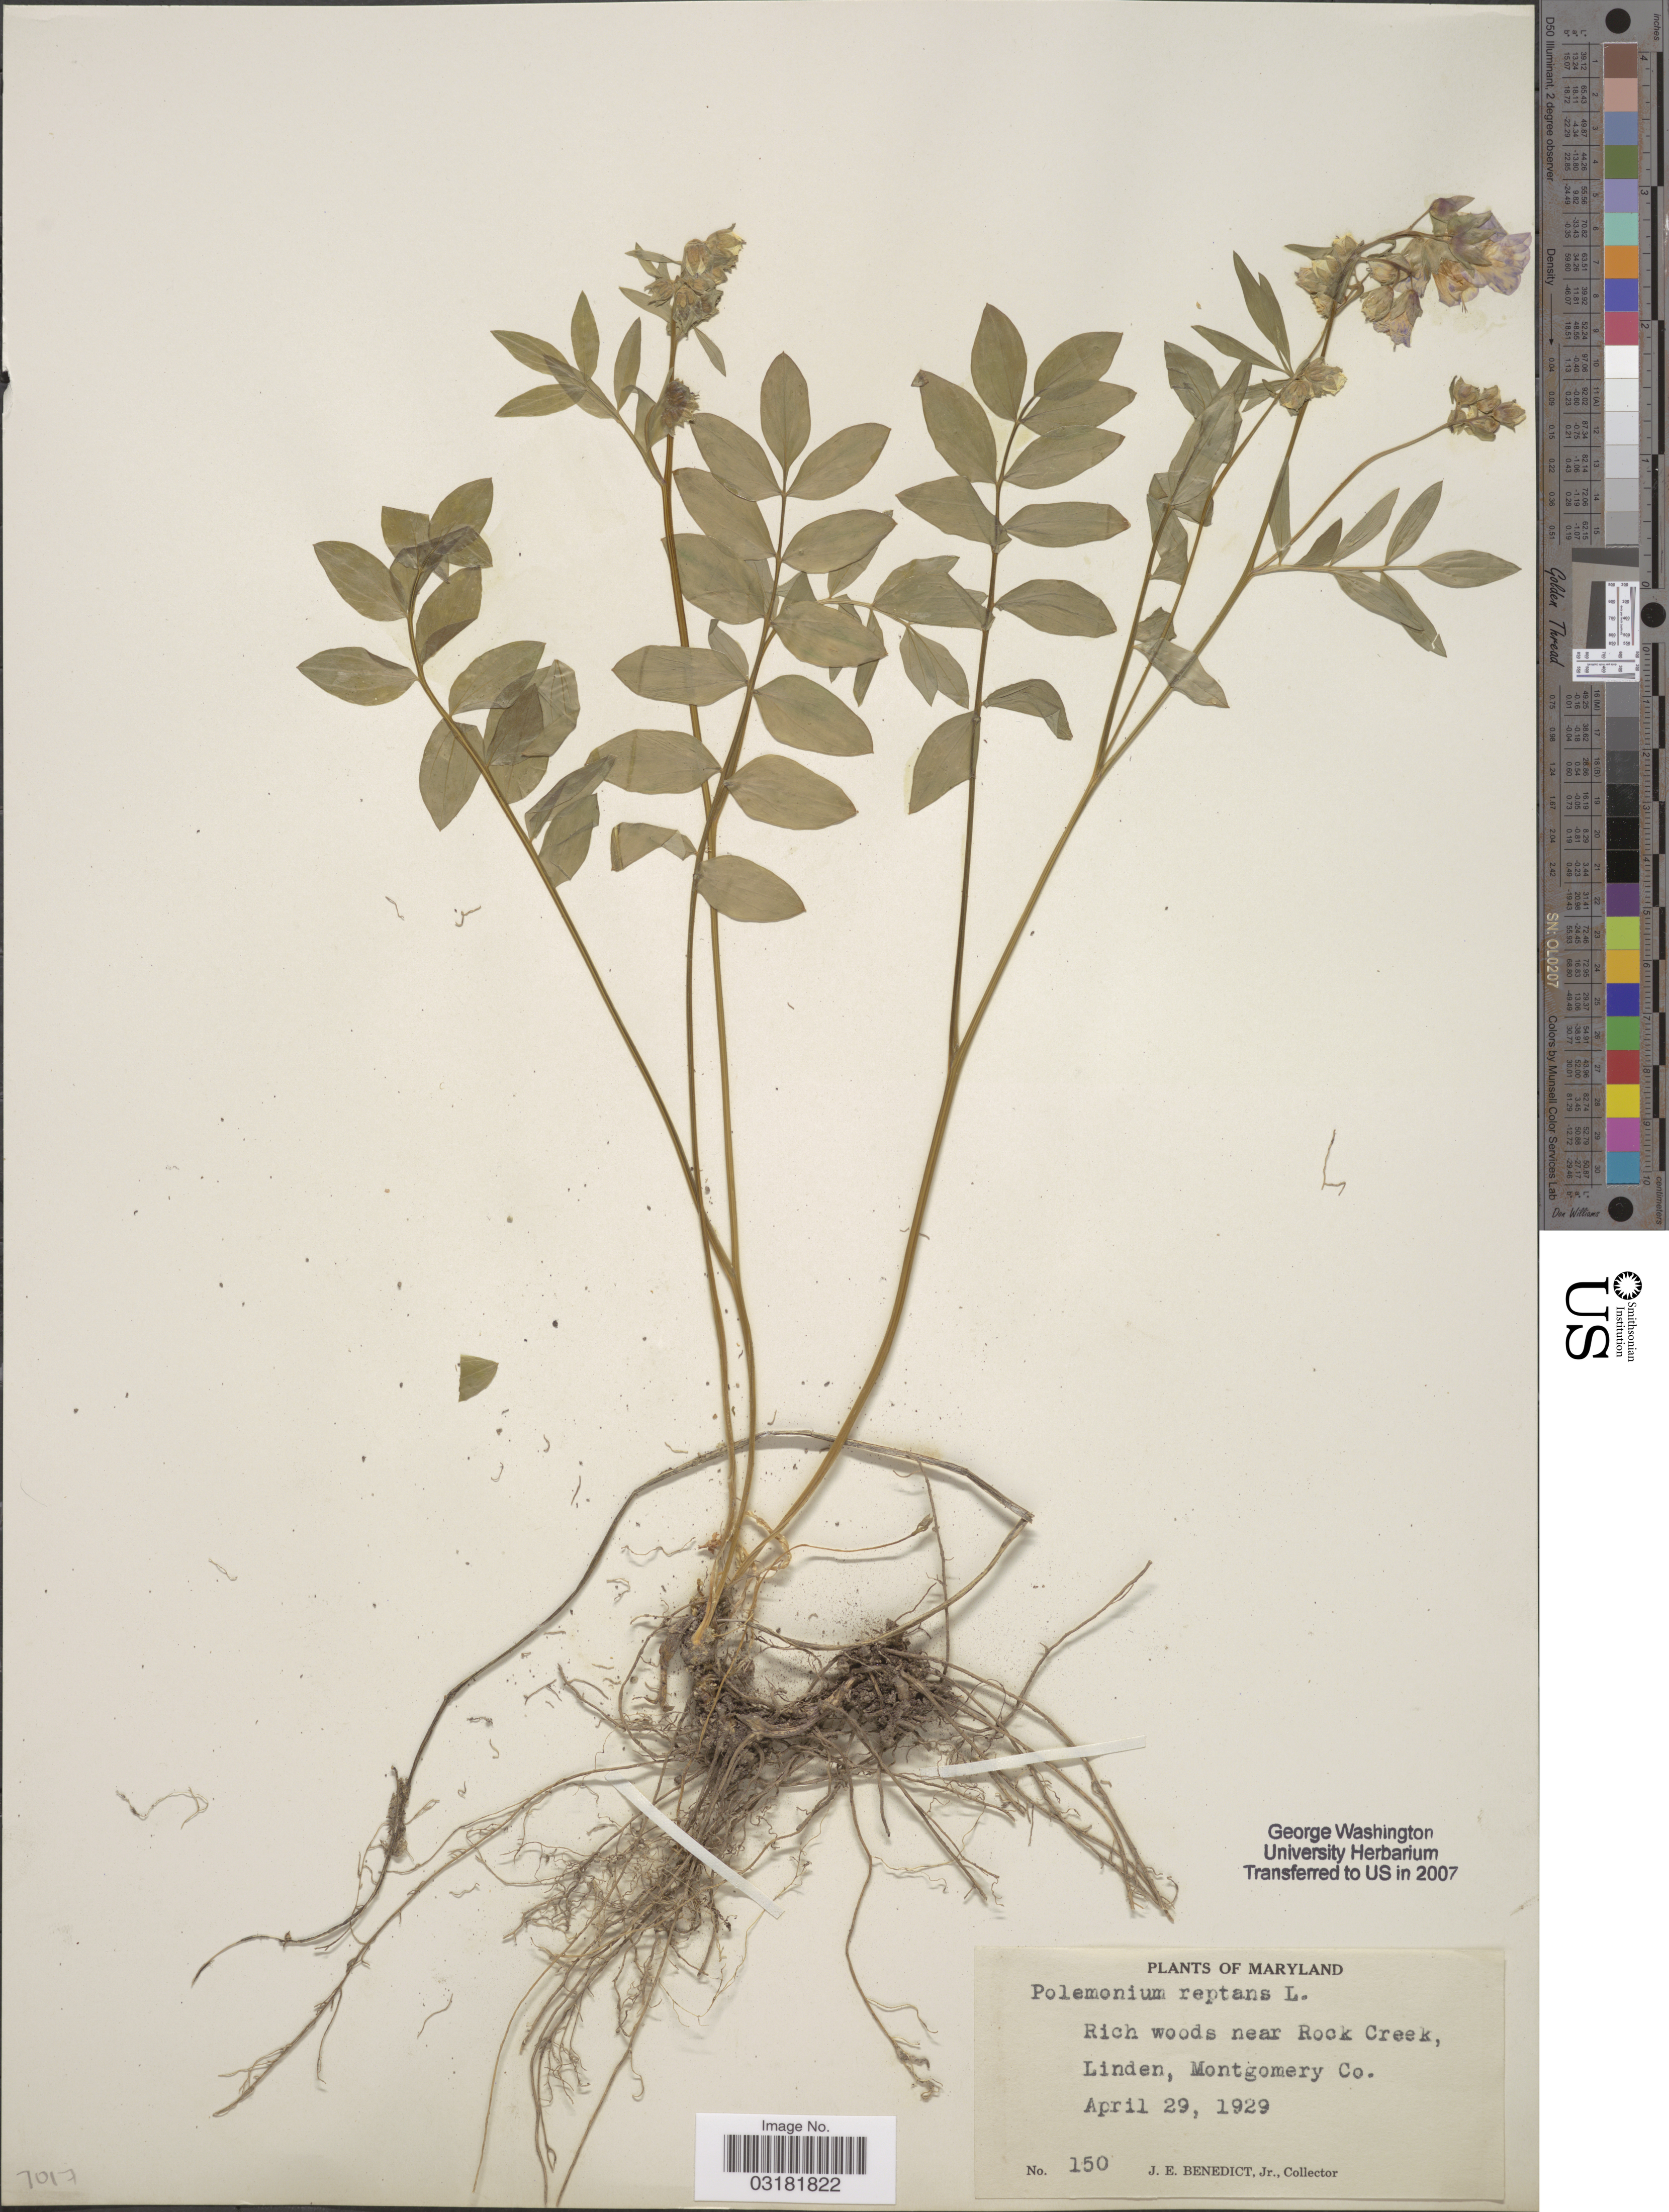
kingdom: Plantae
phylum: Tracheophyta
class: Magnoliopsida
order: Ericales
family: Polemoniaceae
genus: Polemonium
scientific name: Polemonium reptans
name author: L.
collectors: J. Benedict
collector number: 150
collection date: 1929-04-29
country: United States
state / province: Maryland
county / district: Montgomery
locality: Near Rock Creek, Linden, Montgomery Co.